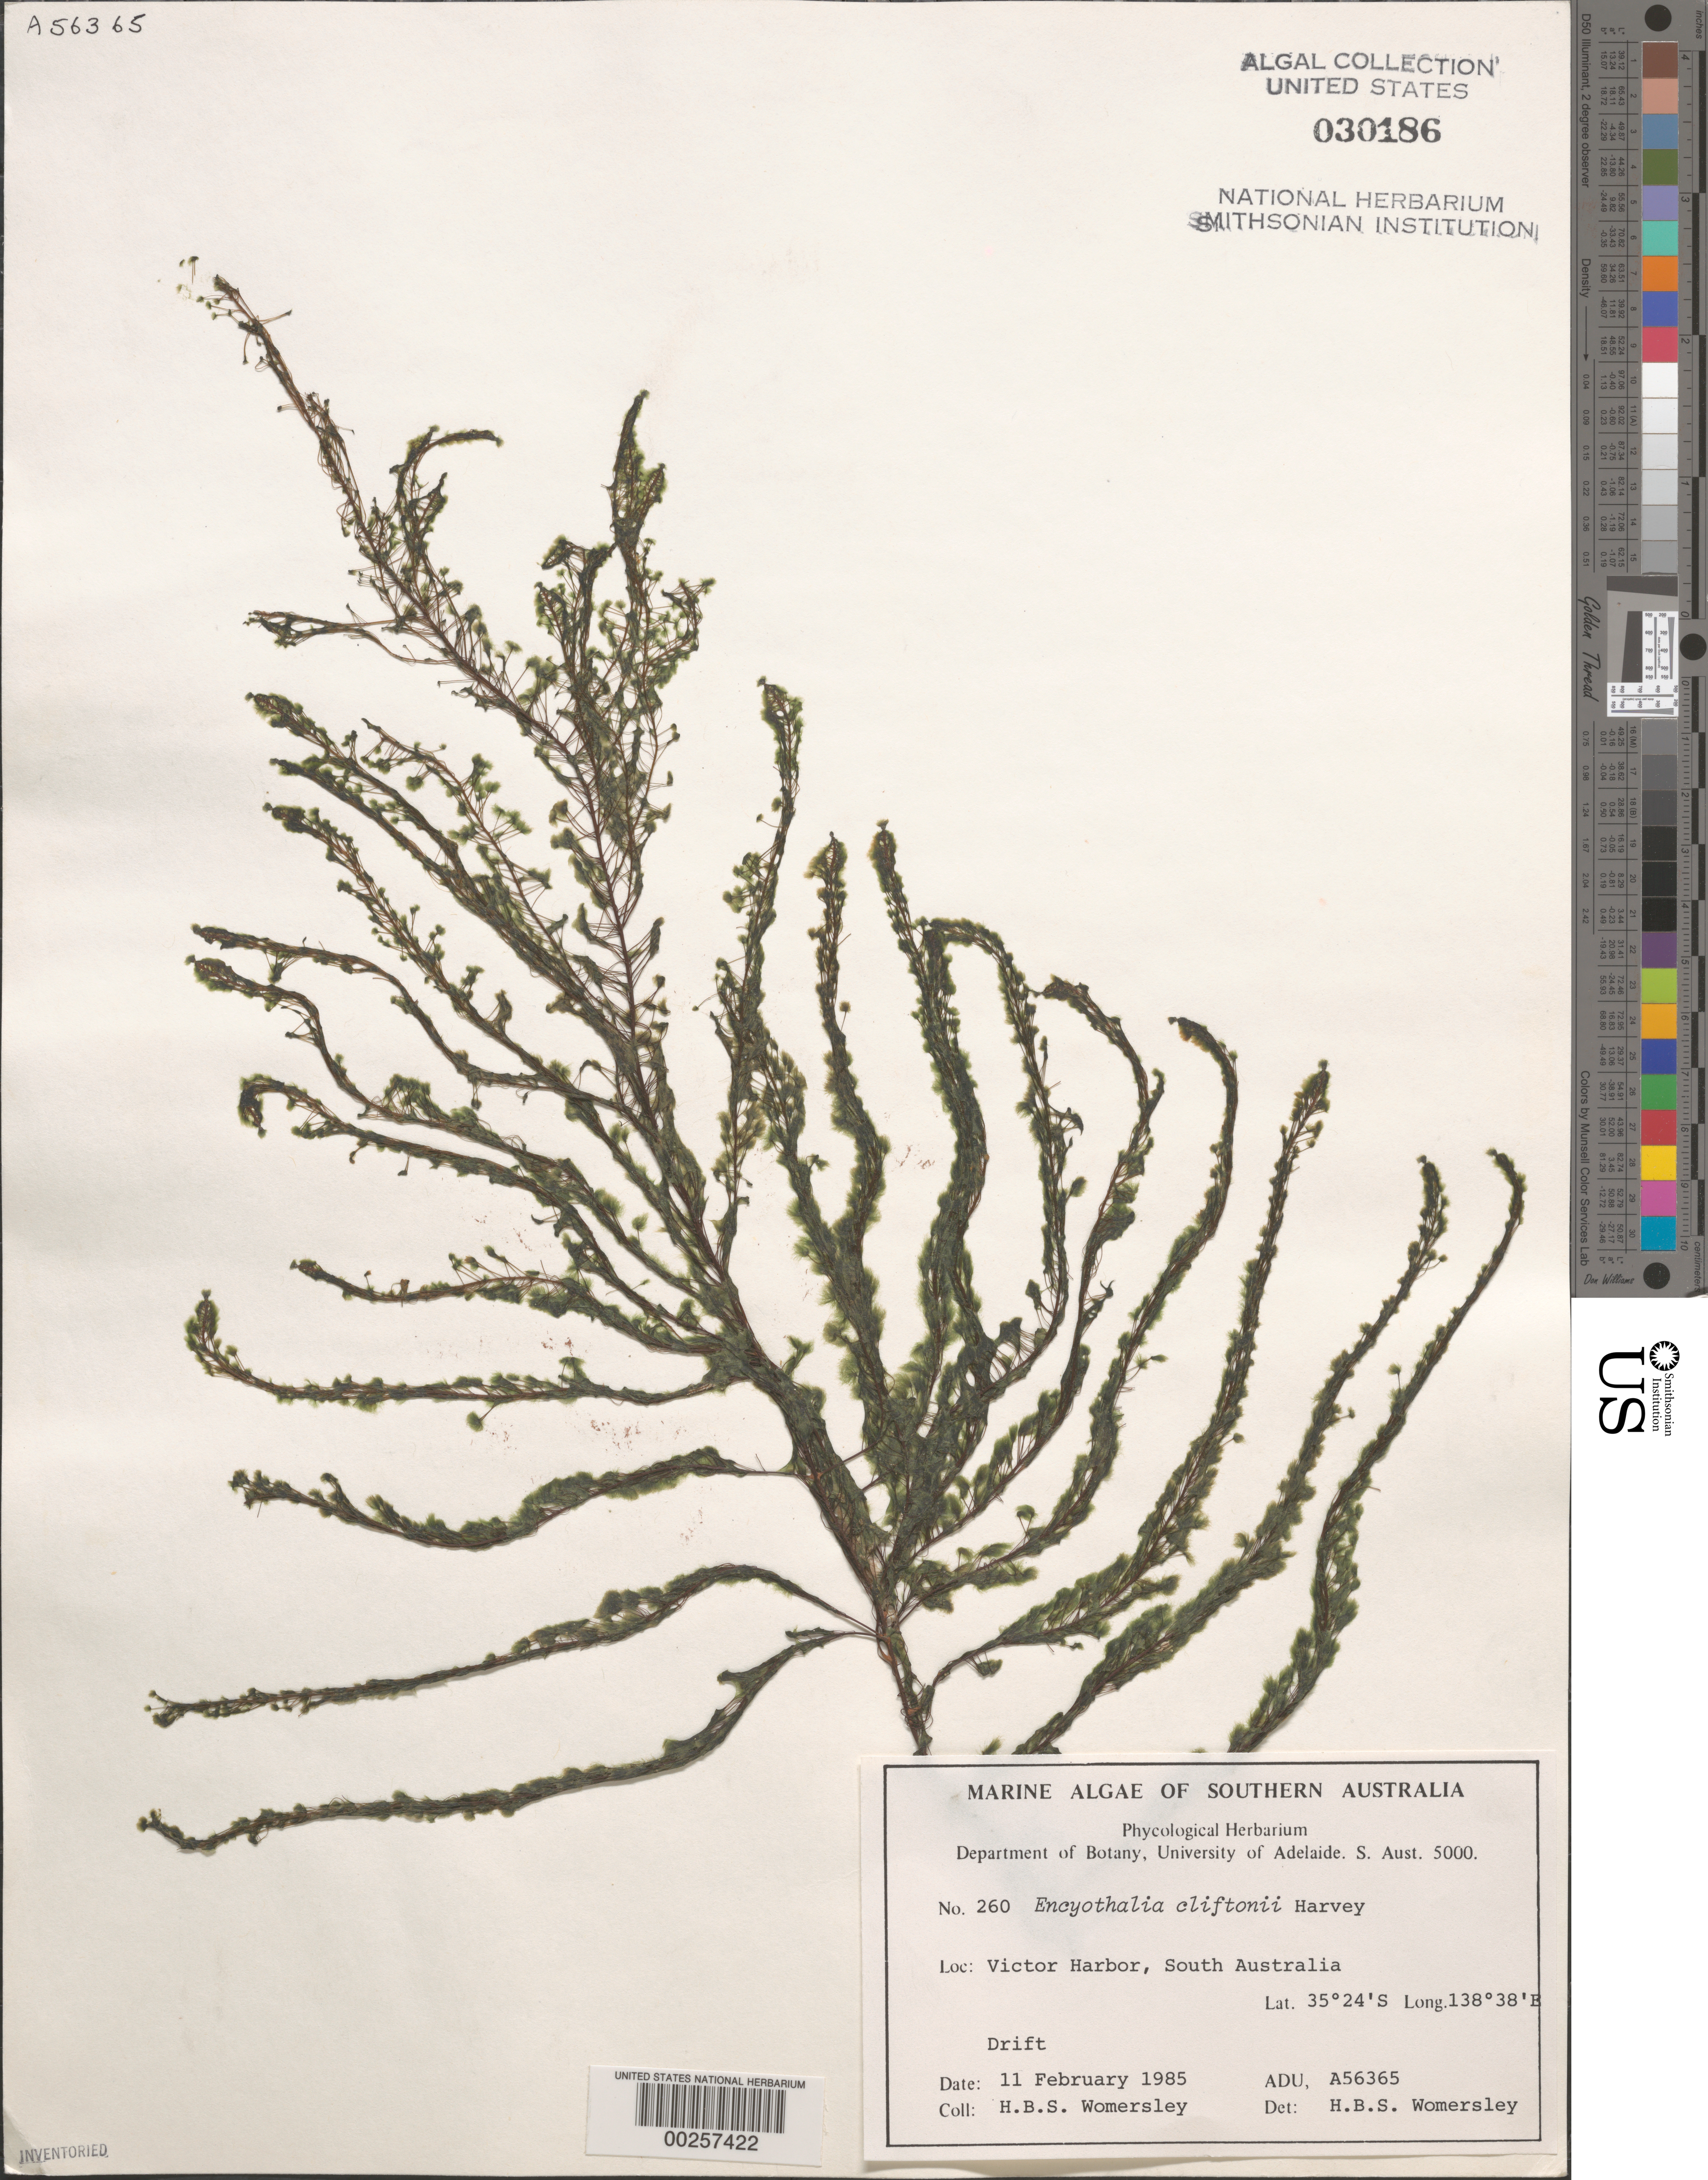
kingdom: Chromista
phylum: Ochrophyta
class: Phaeophyceae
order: Sporochnales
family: Sporochnaceae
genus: Encyothalia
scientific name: Encyothalia cliftonii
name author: Harv.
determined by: Womersley, H. B. S.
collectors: H. B. S. Womersley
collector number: ADU A56365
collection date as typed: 11 Feb 1985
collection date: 1985-02-11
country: Australia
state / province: South Australia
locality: Victor Harbor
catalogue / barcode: US 30186